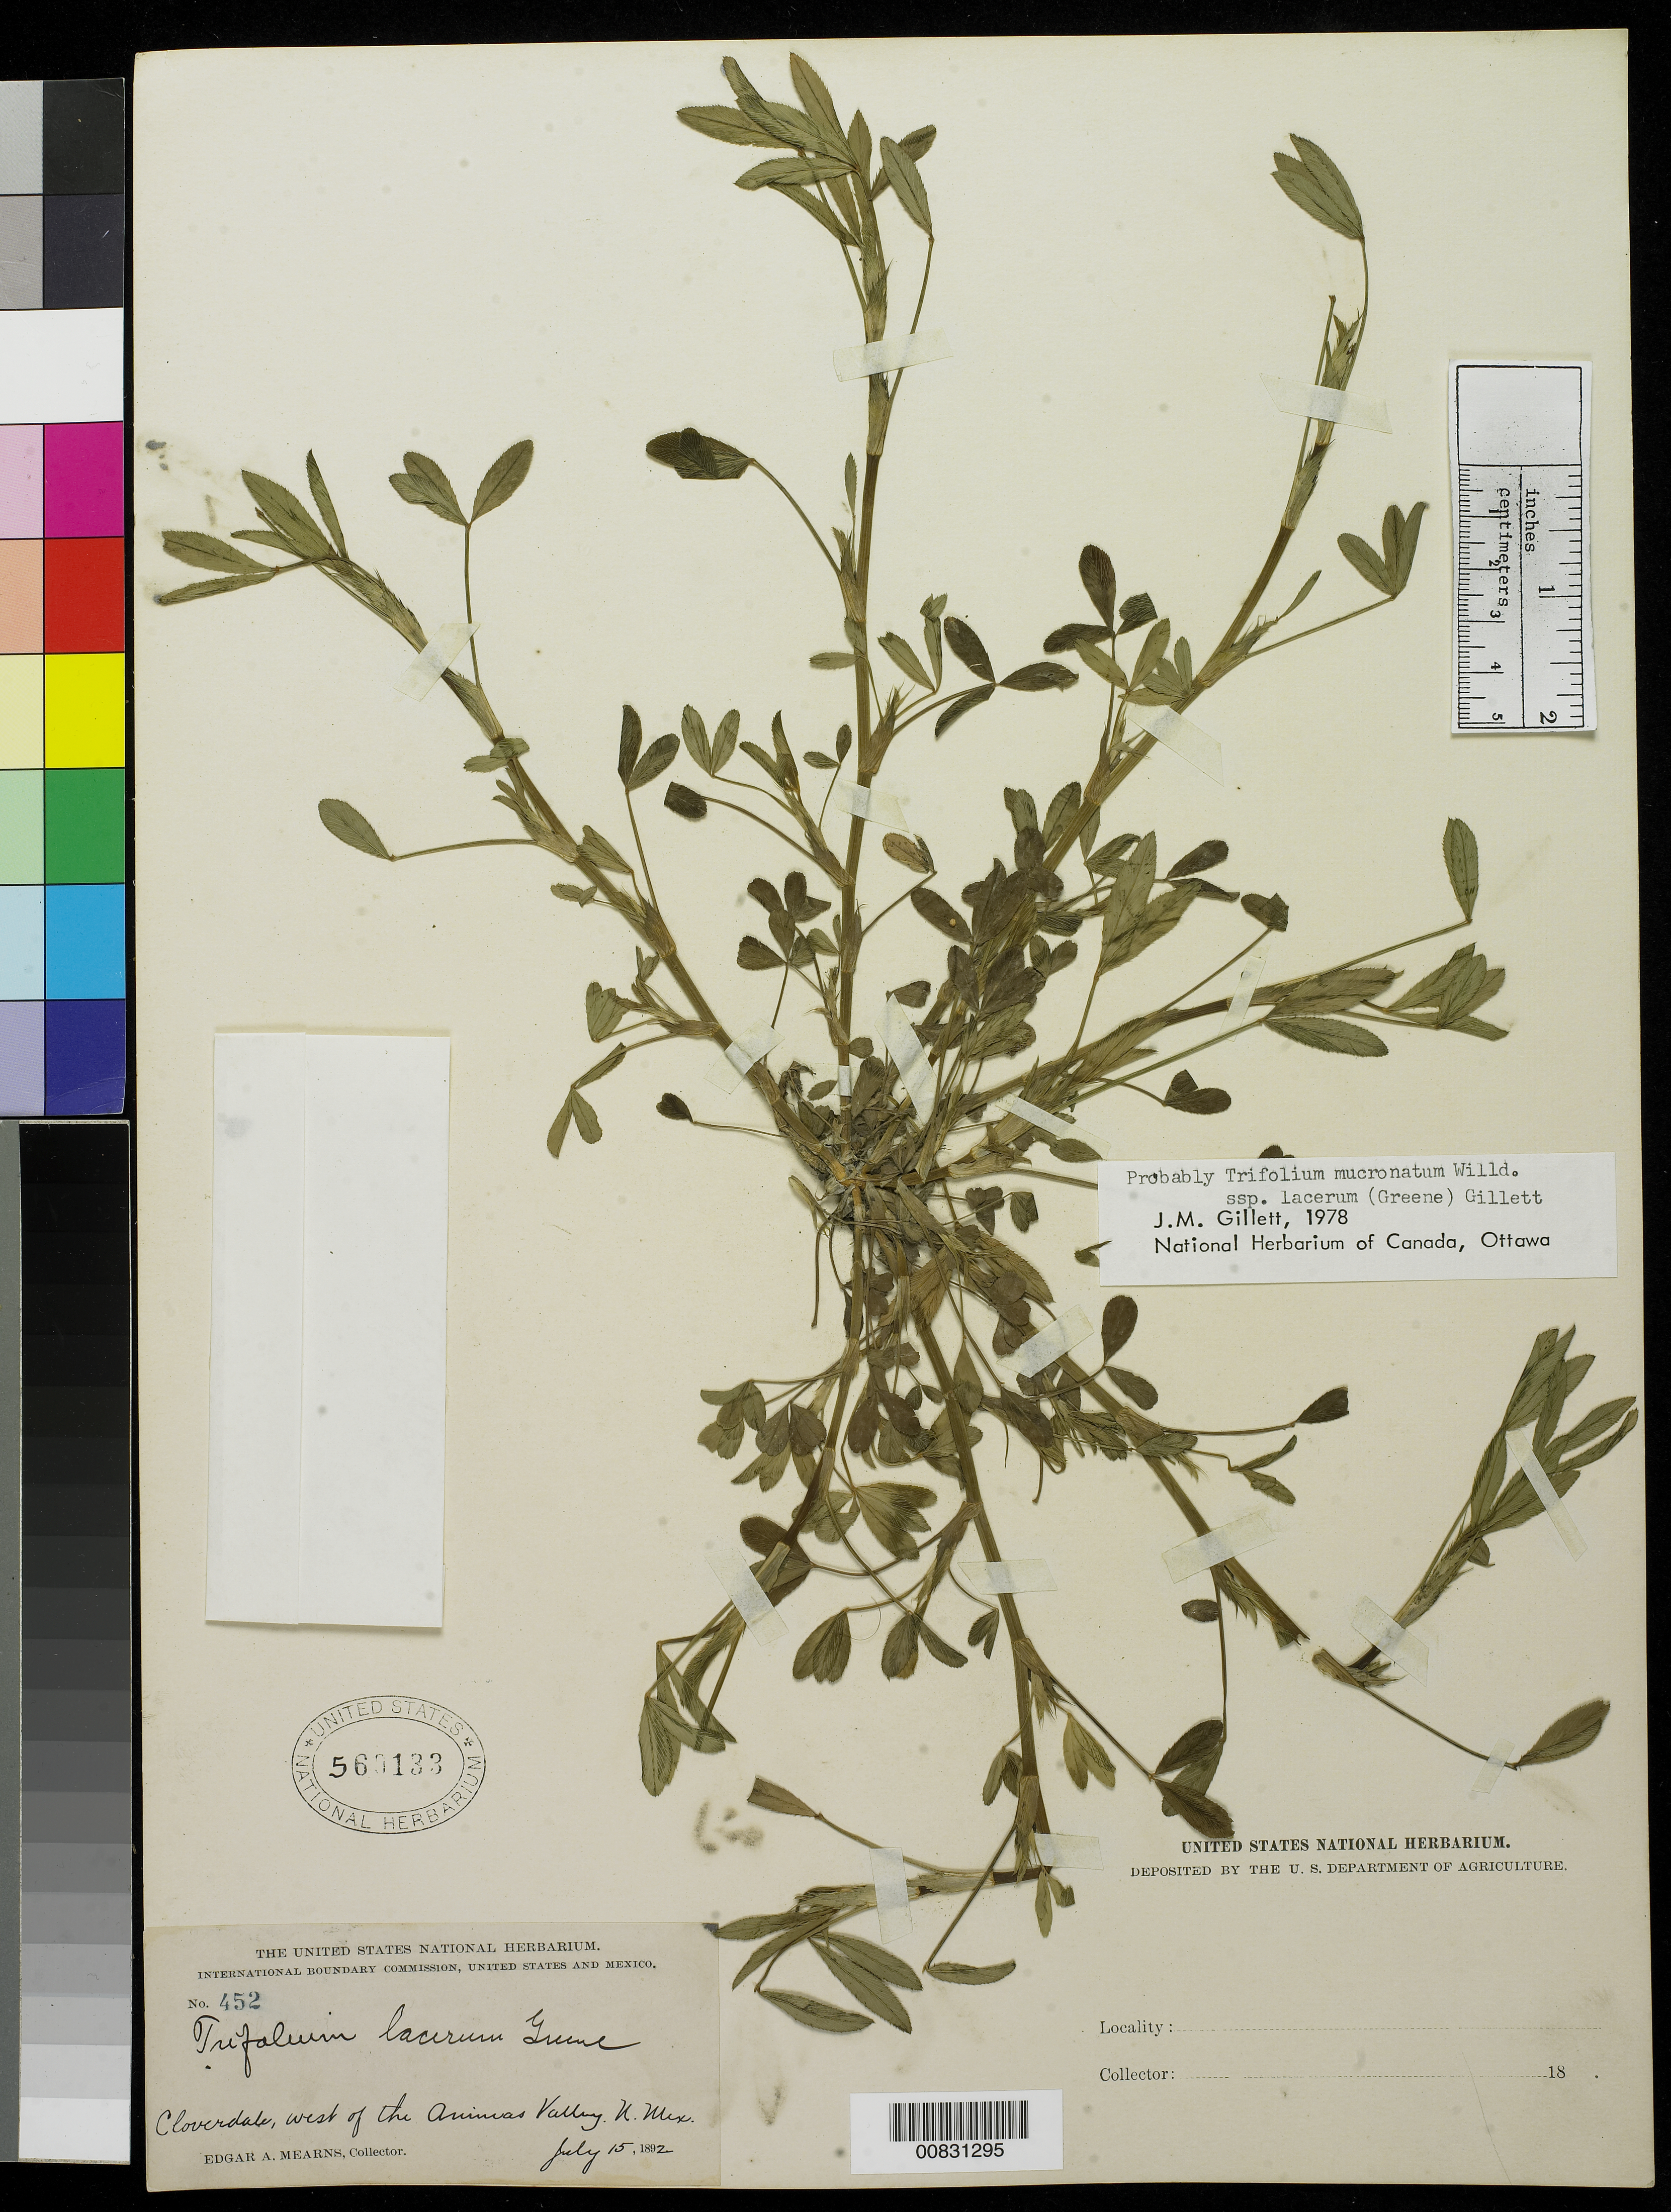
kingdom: Plantae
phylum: Tracheophyta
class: Magnoliopsida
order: Fabales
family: Fabaceae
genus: Trifolium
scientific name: Trifolium mucronatum subsp. lacerum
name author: Willd. ex Spreng.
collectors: E. A. Mearns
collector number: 452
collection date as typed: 15 Jul 1892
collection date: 1892-07-15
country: United States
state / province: New Mexico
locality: Cloverdale, west of the Animas Valley, New Mexico.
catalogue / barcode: US 560133